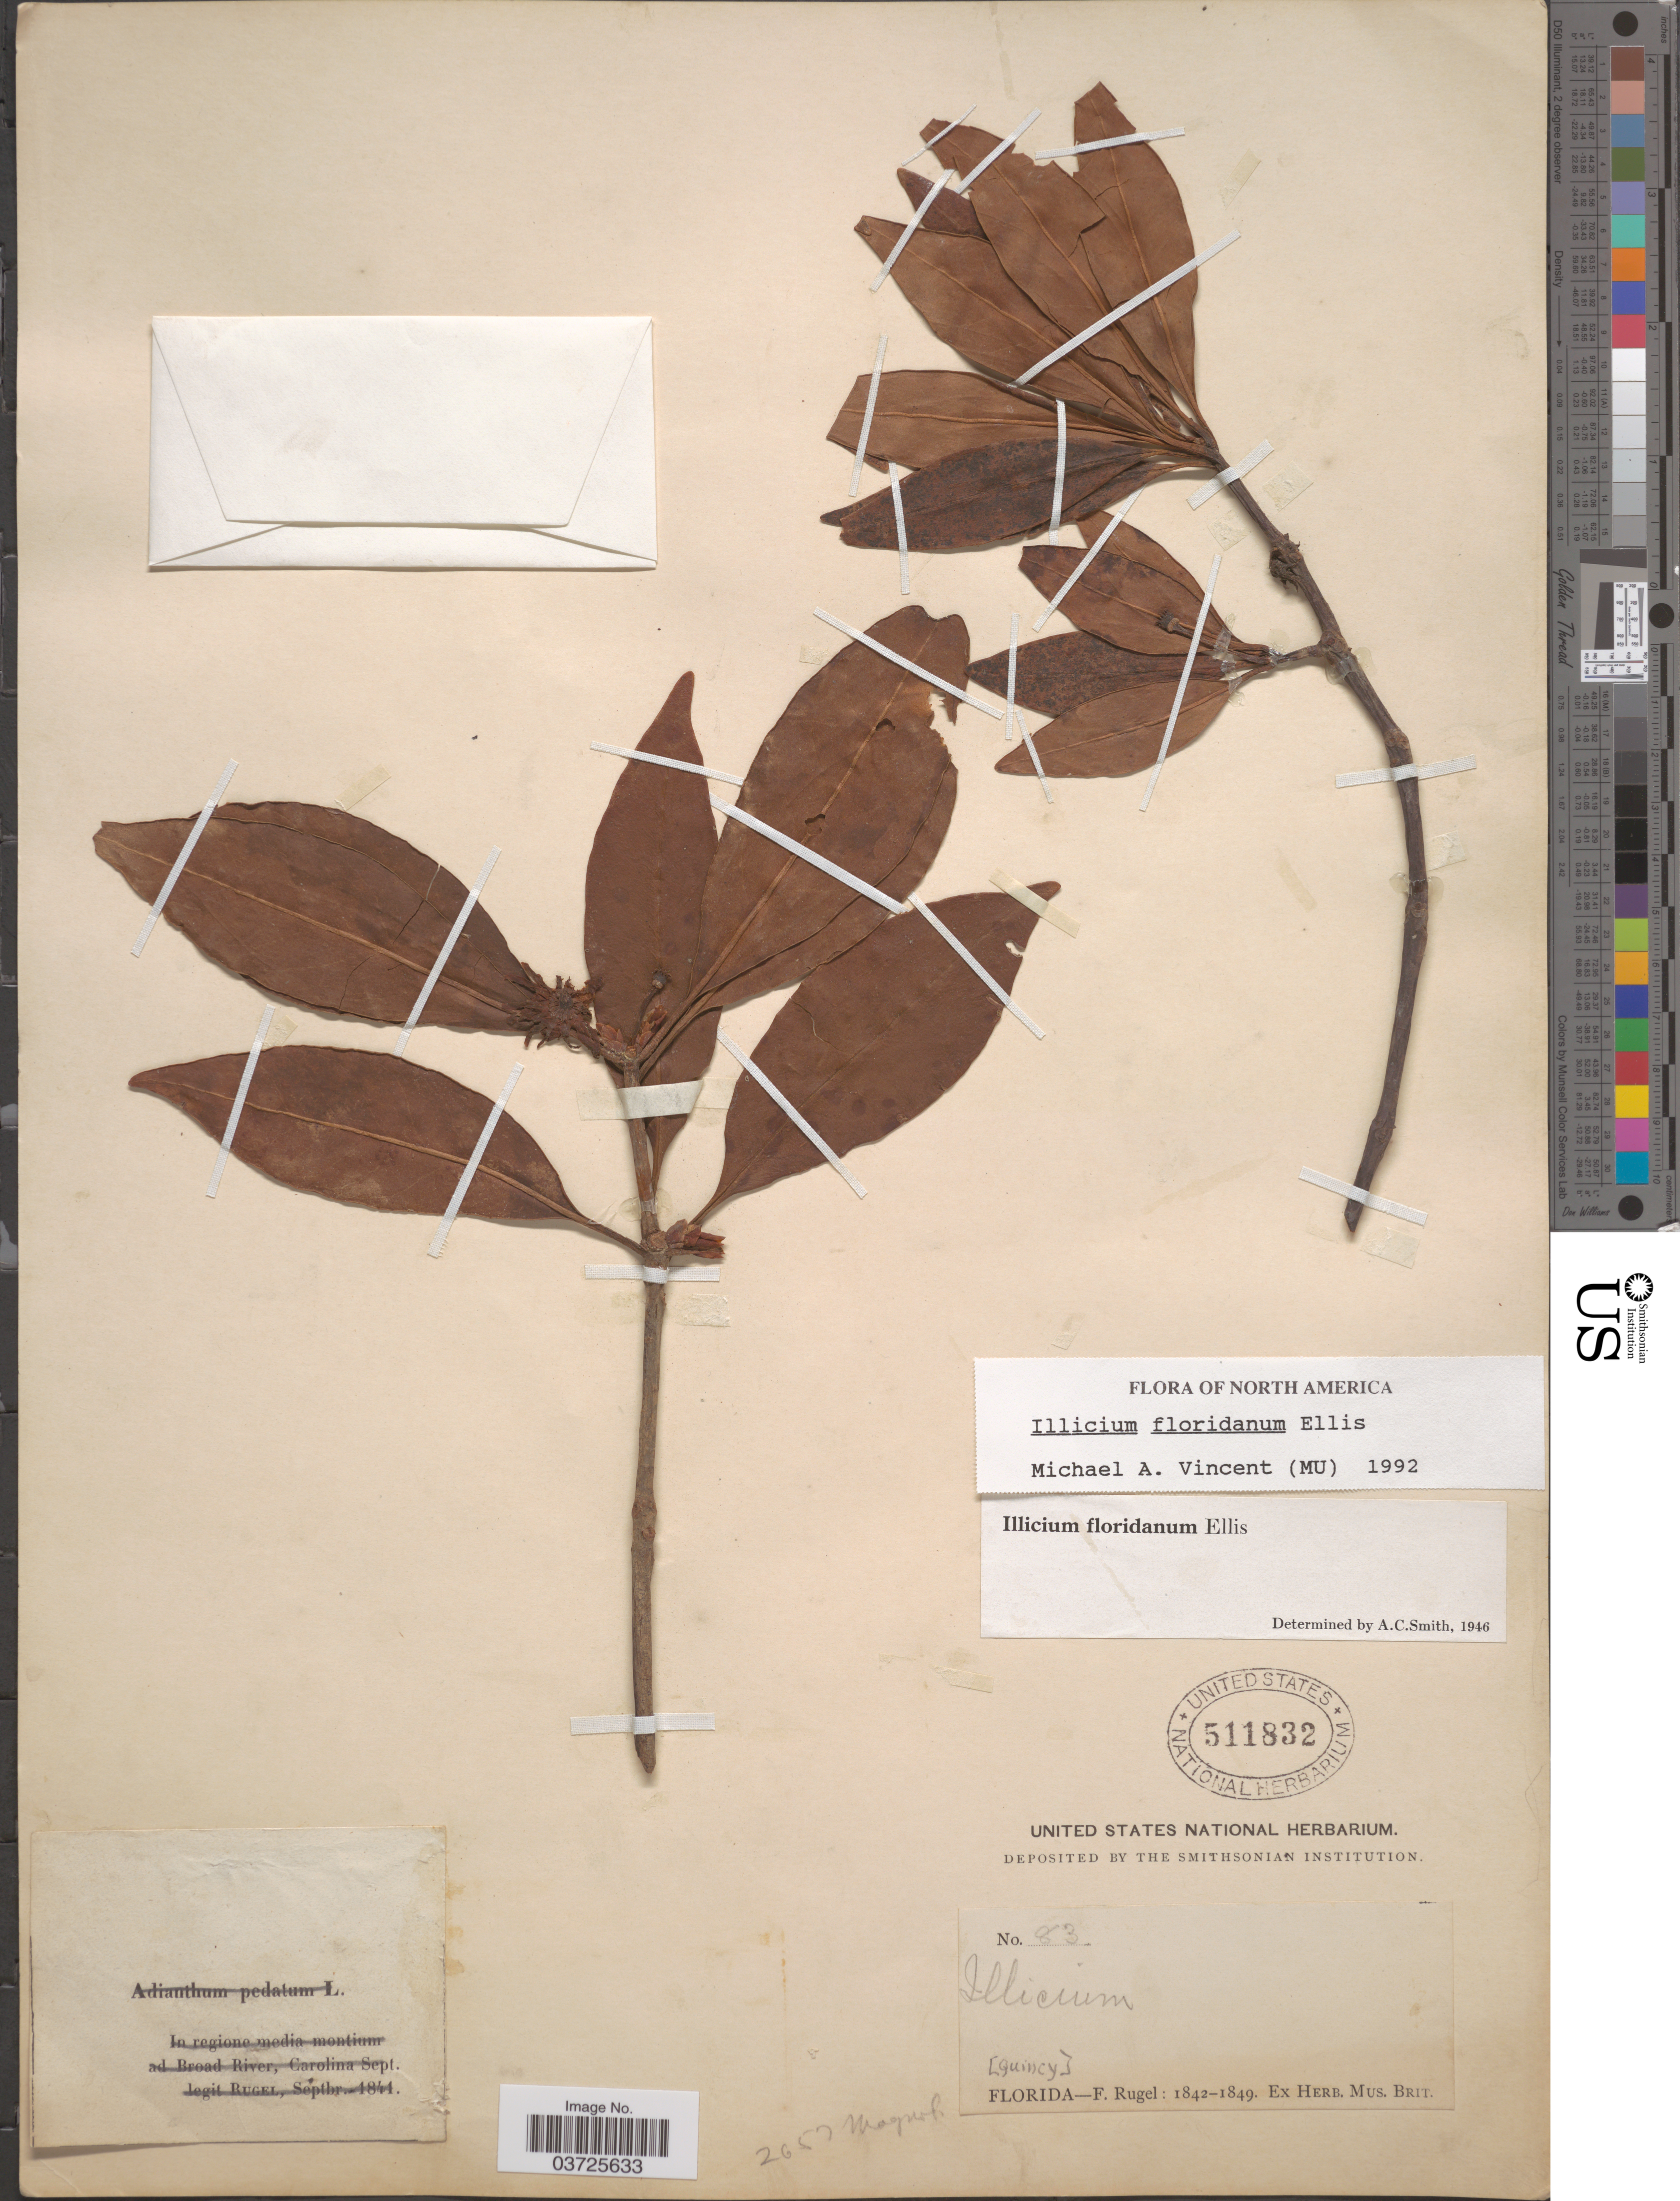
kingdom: Plantae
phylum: Tracheophyta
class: Magnoliopsida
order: Austrobaileyales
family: Schisandraceae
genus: Illicium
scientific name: Illicium floridanum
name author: J. Ellis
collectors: F. Rugel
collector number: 83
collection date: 1842/1849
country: United States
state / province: Florida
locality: Quincy.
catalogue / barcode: US 511832